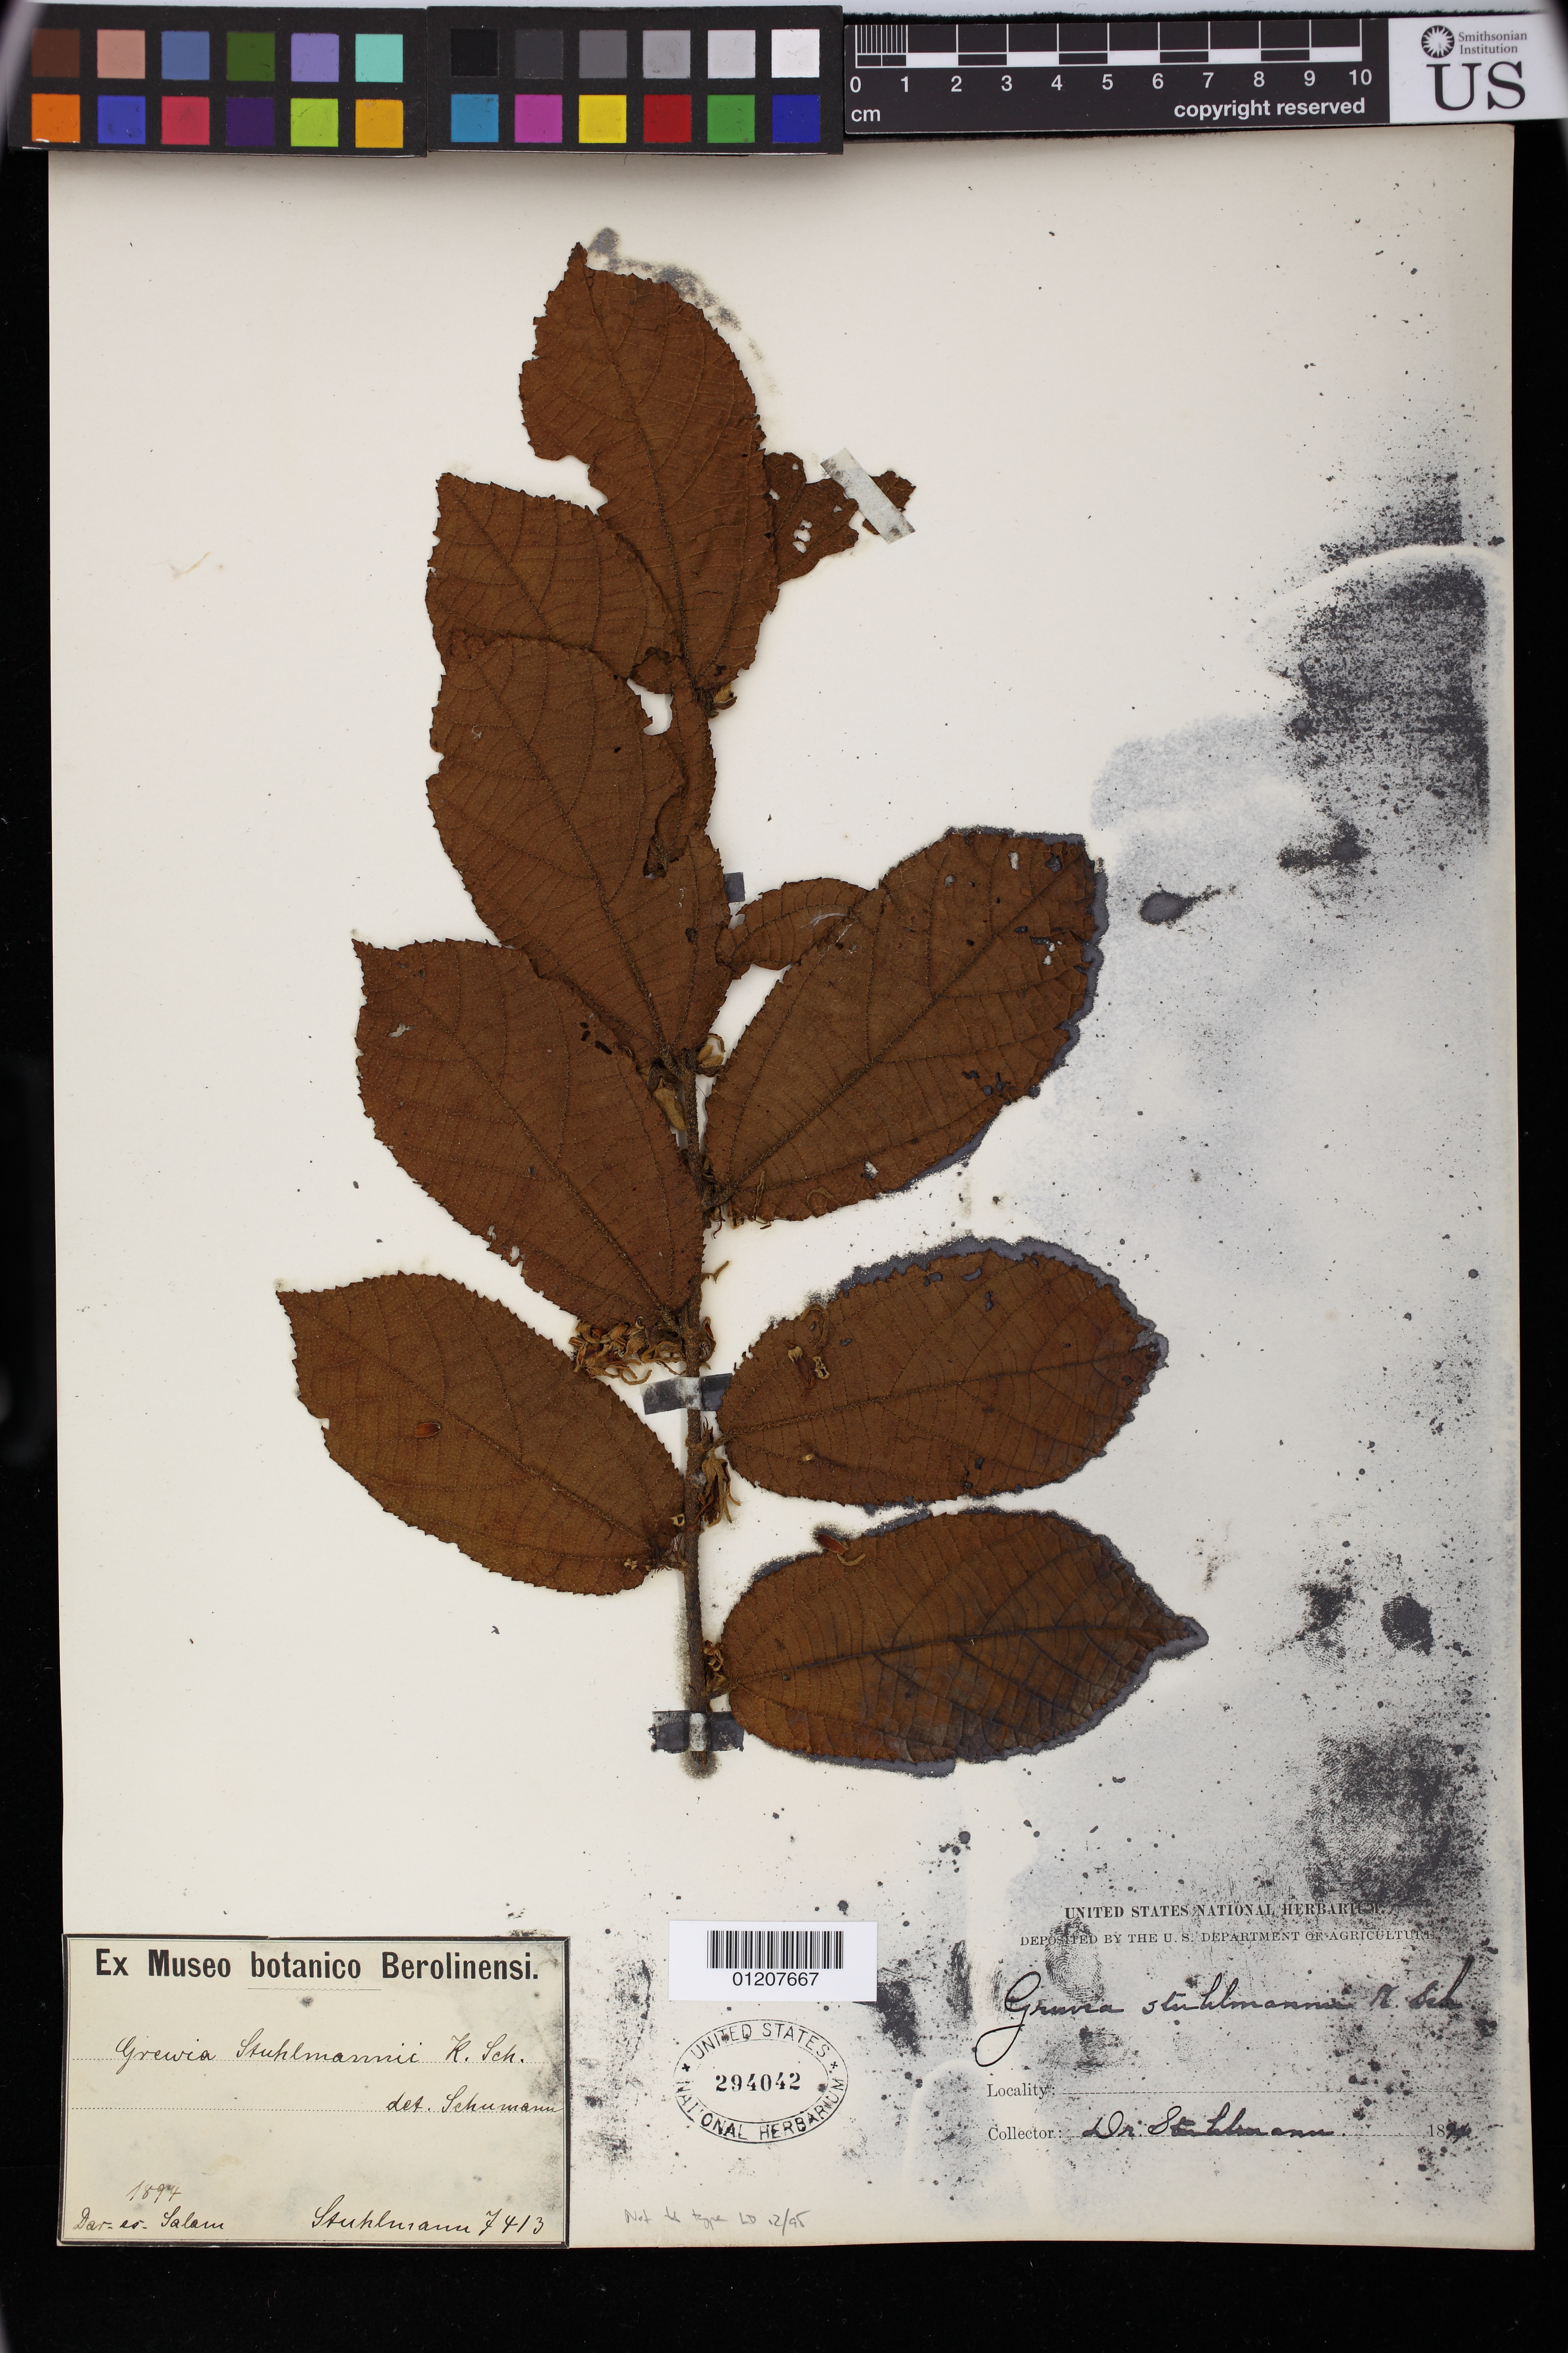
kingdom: Plantae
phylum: Tracheophyta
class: Magnoliopsida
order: Malvales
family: Malvaceae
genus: Grewia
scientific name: Grewia stuhlmannii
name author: K. Schum.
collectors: F. L. Stuhlmann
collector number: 7413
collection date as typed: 1894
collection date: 1894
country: Tanzania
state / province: Dar es Salaam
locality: Dar-es-Salam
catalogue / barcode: US 294042